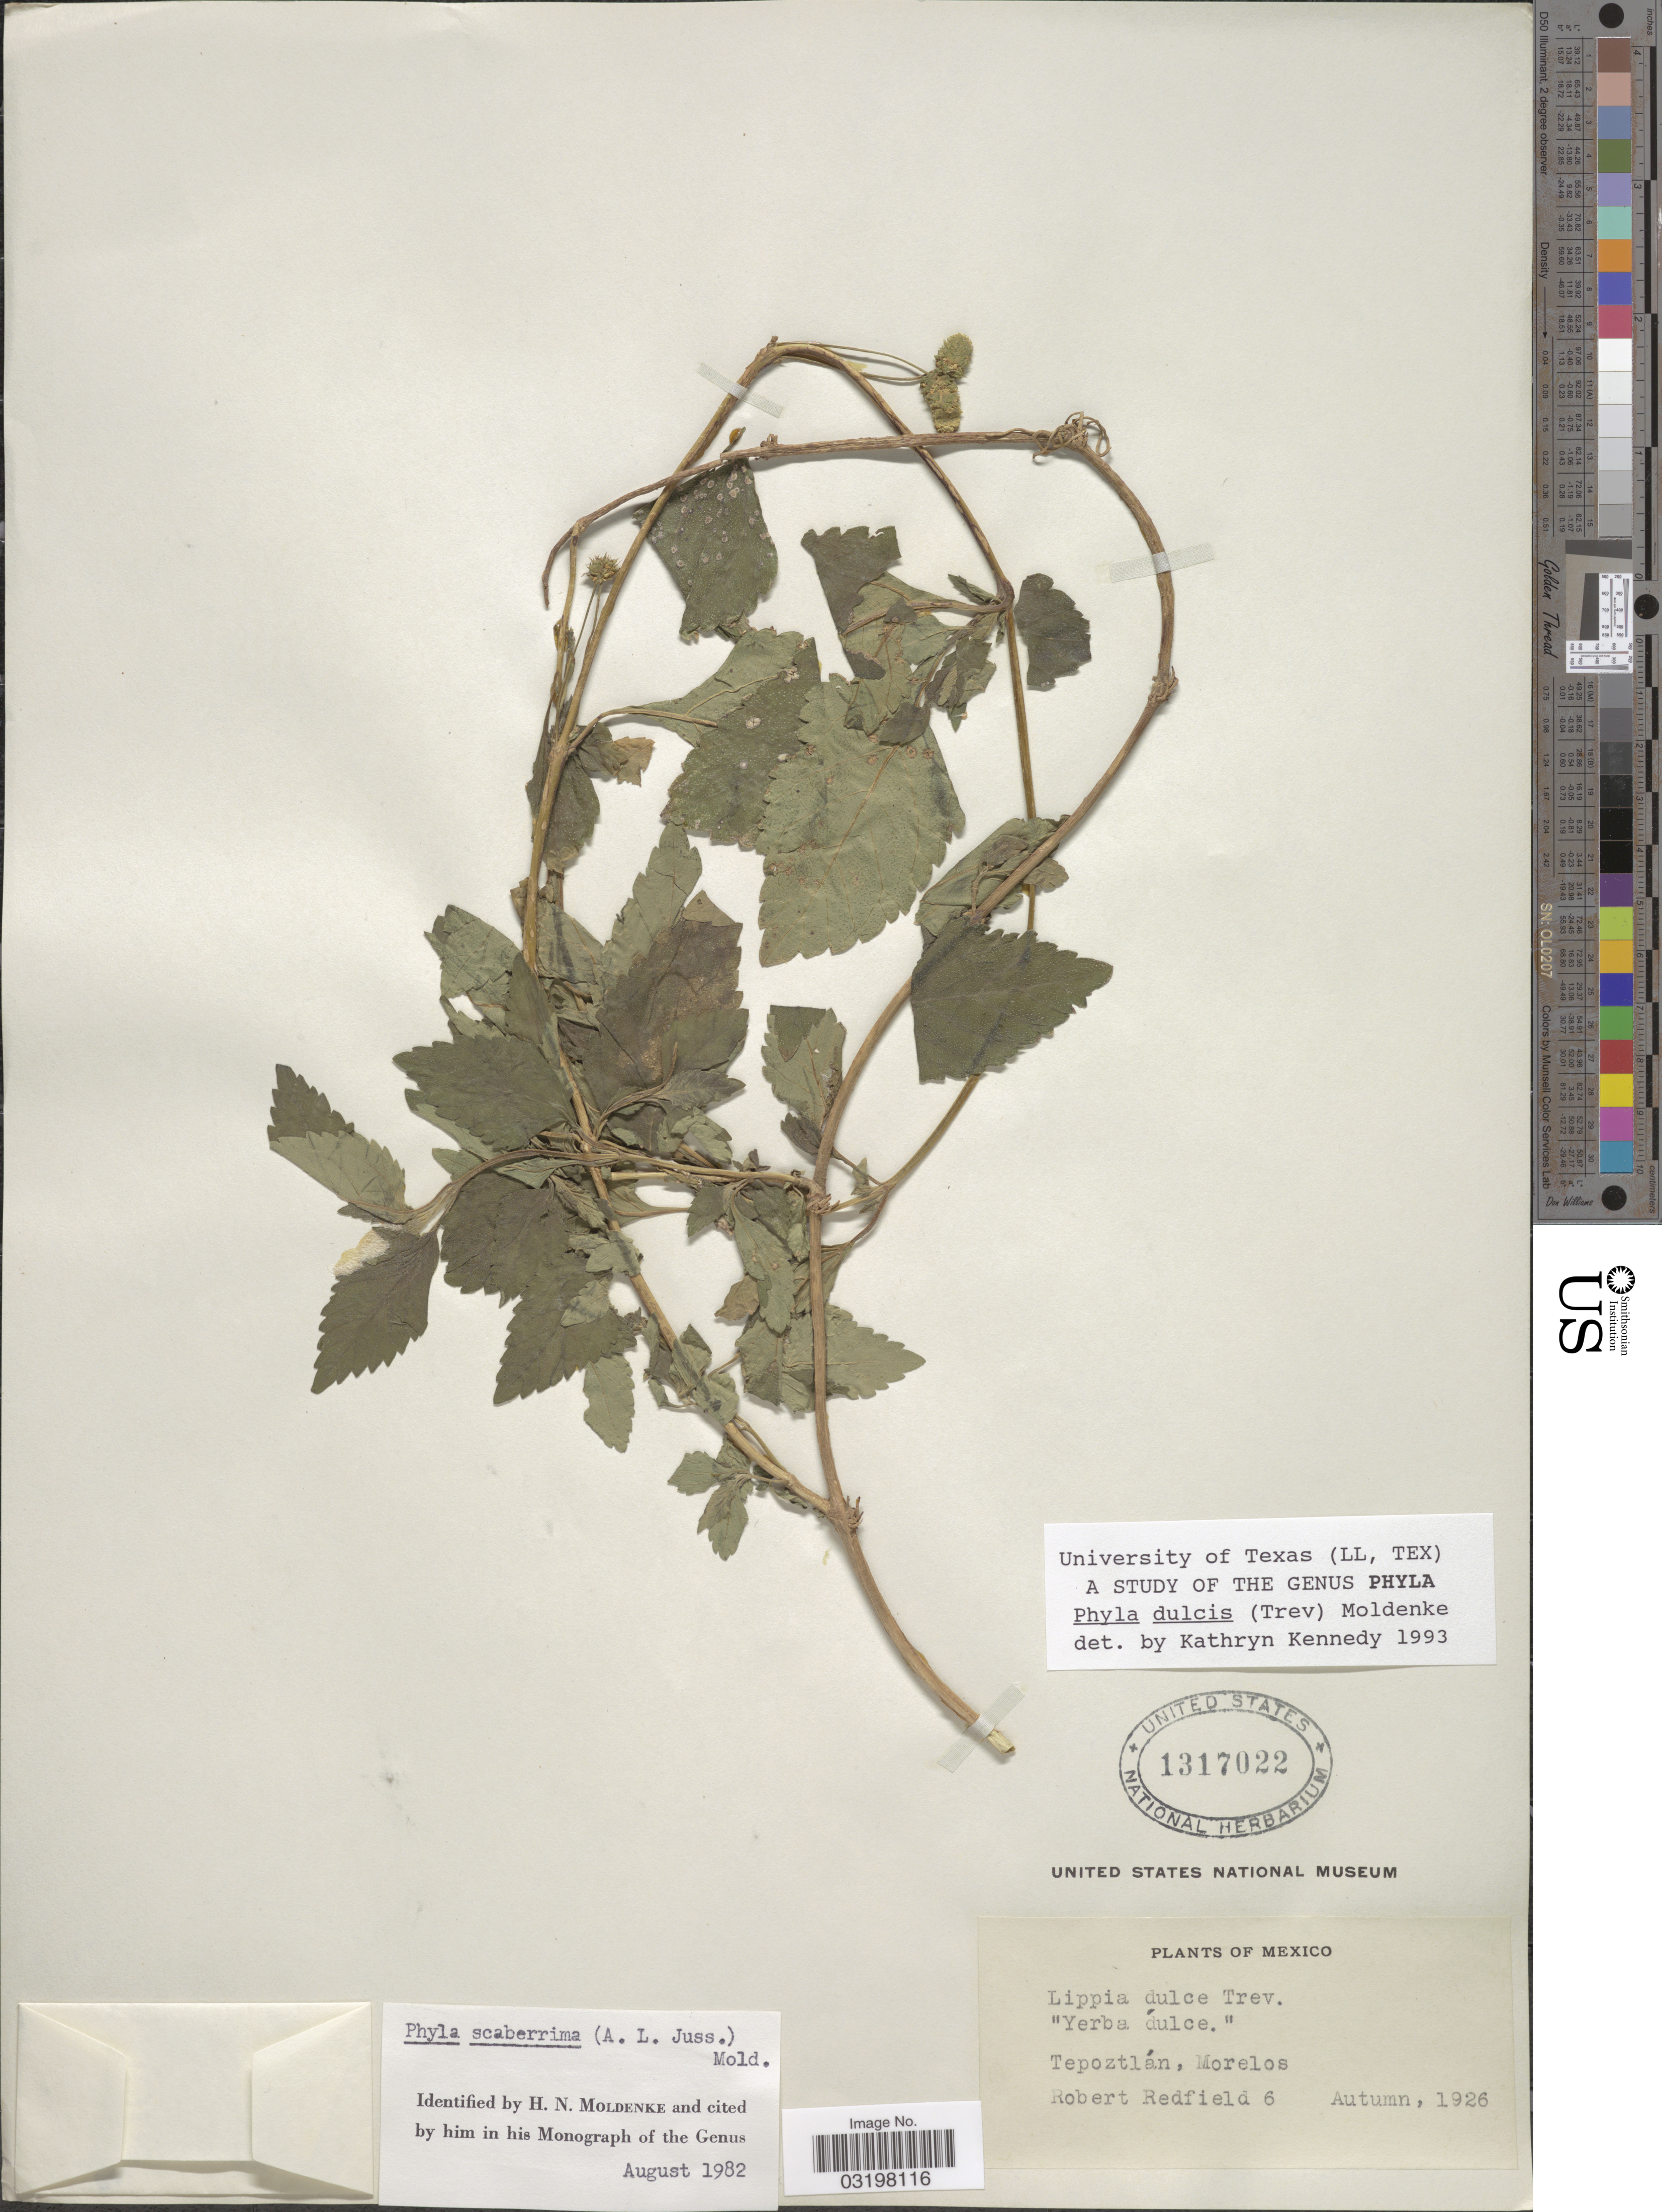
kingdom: Plantae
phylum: Tracheophyta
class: Magnoliopsida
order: Lamiales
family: Verbenaceae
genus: Lippia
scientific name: Lippia dulcis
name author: Trevis.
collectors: R. Redfield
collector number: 6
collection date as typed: Autumn,1926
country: Mexico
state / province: Morelos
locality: Tepoztlán.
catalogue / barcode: US 1317022